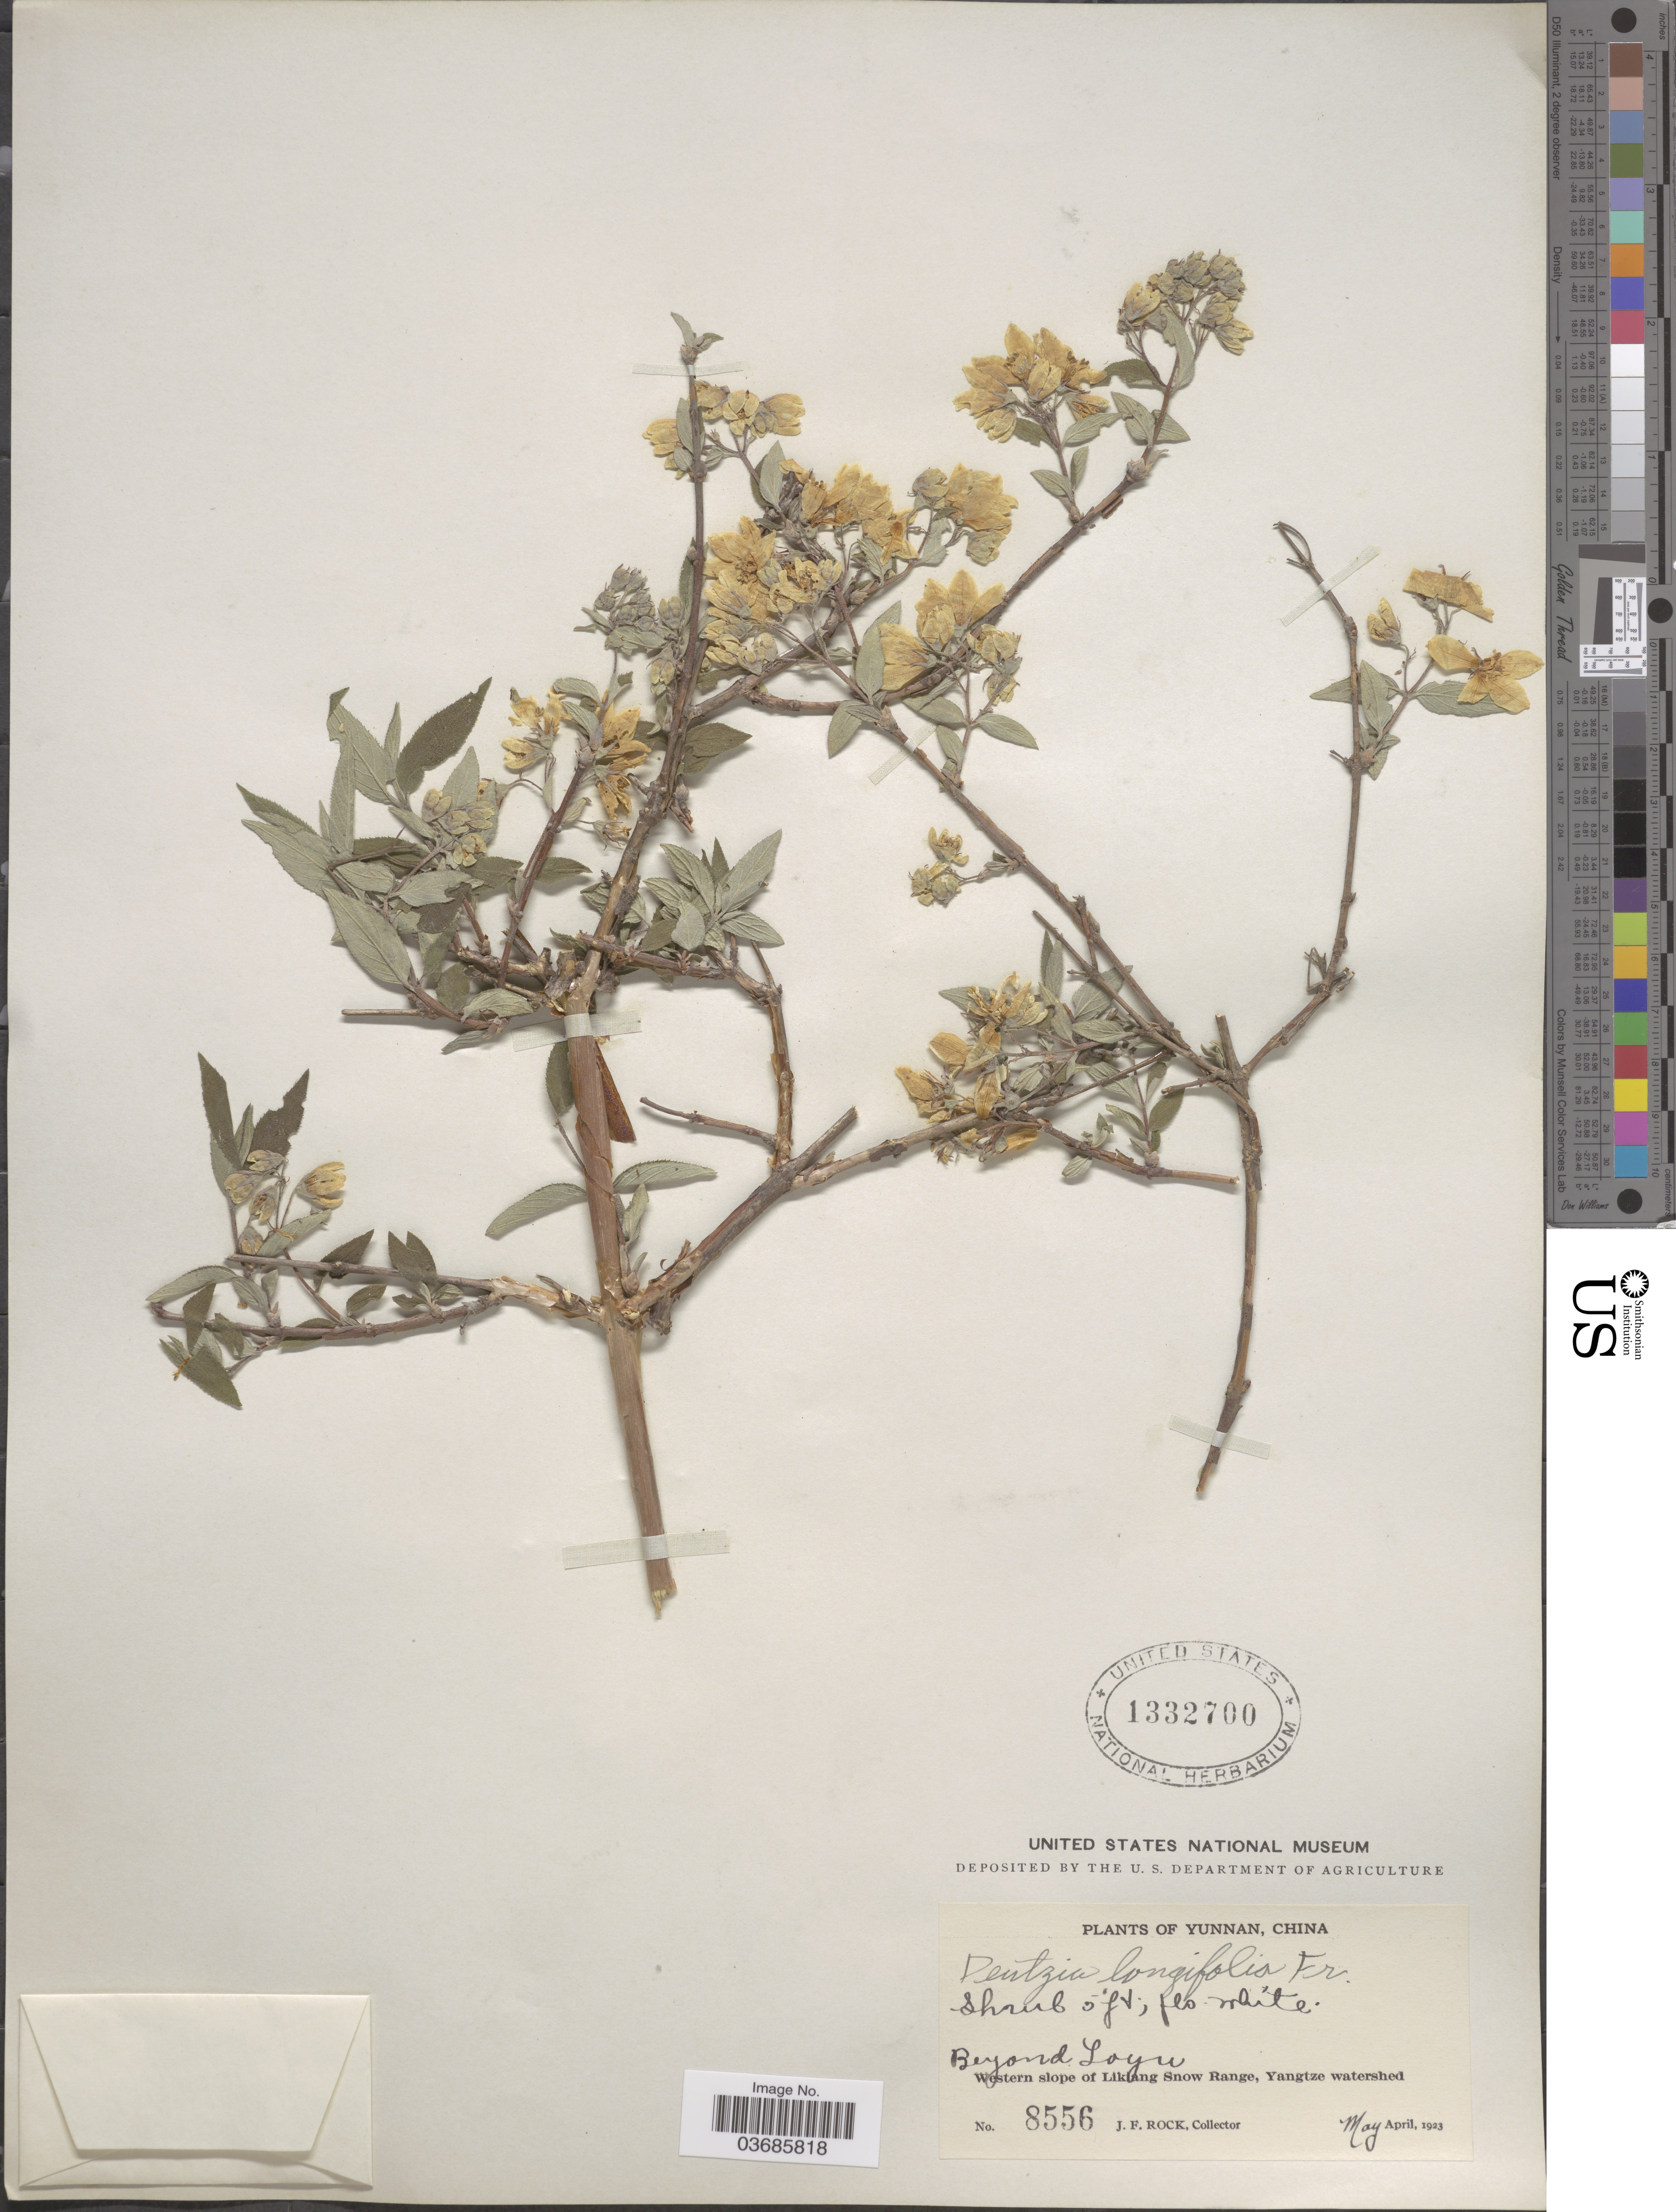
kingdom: Plantae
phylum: Tracheophyta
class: Magnoliopsida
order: Cornales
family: Hydrangeaceae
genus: Deutzia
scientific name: Deutzia glomeruliflora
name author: Franch.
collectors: J. Rock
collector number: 8556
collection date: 1923-05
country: China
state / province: Yunnan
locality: Beyond Loyu. Western slope of Likiang Snow Range, Yangtze watershed.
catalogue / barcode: US 1332700